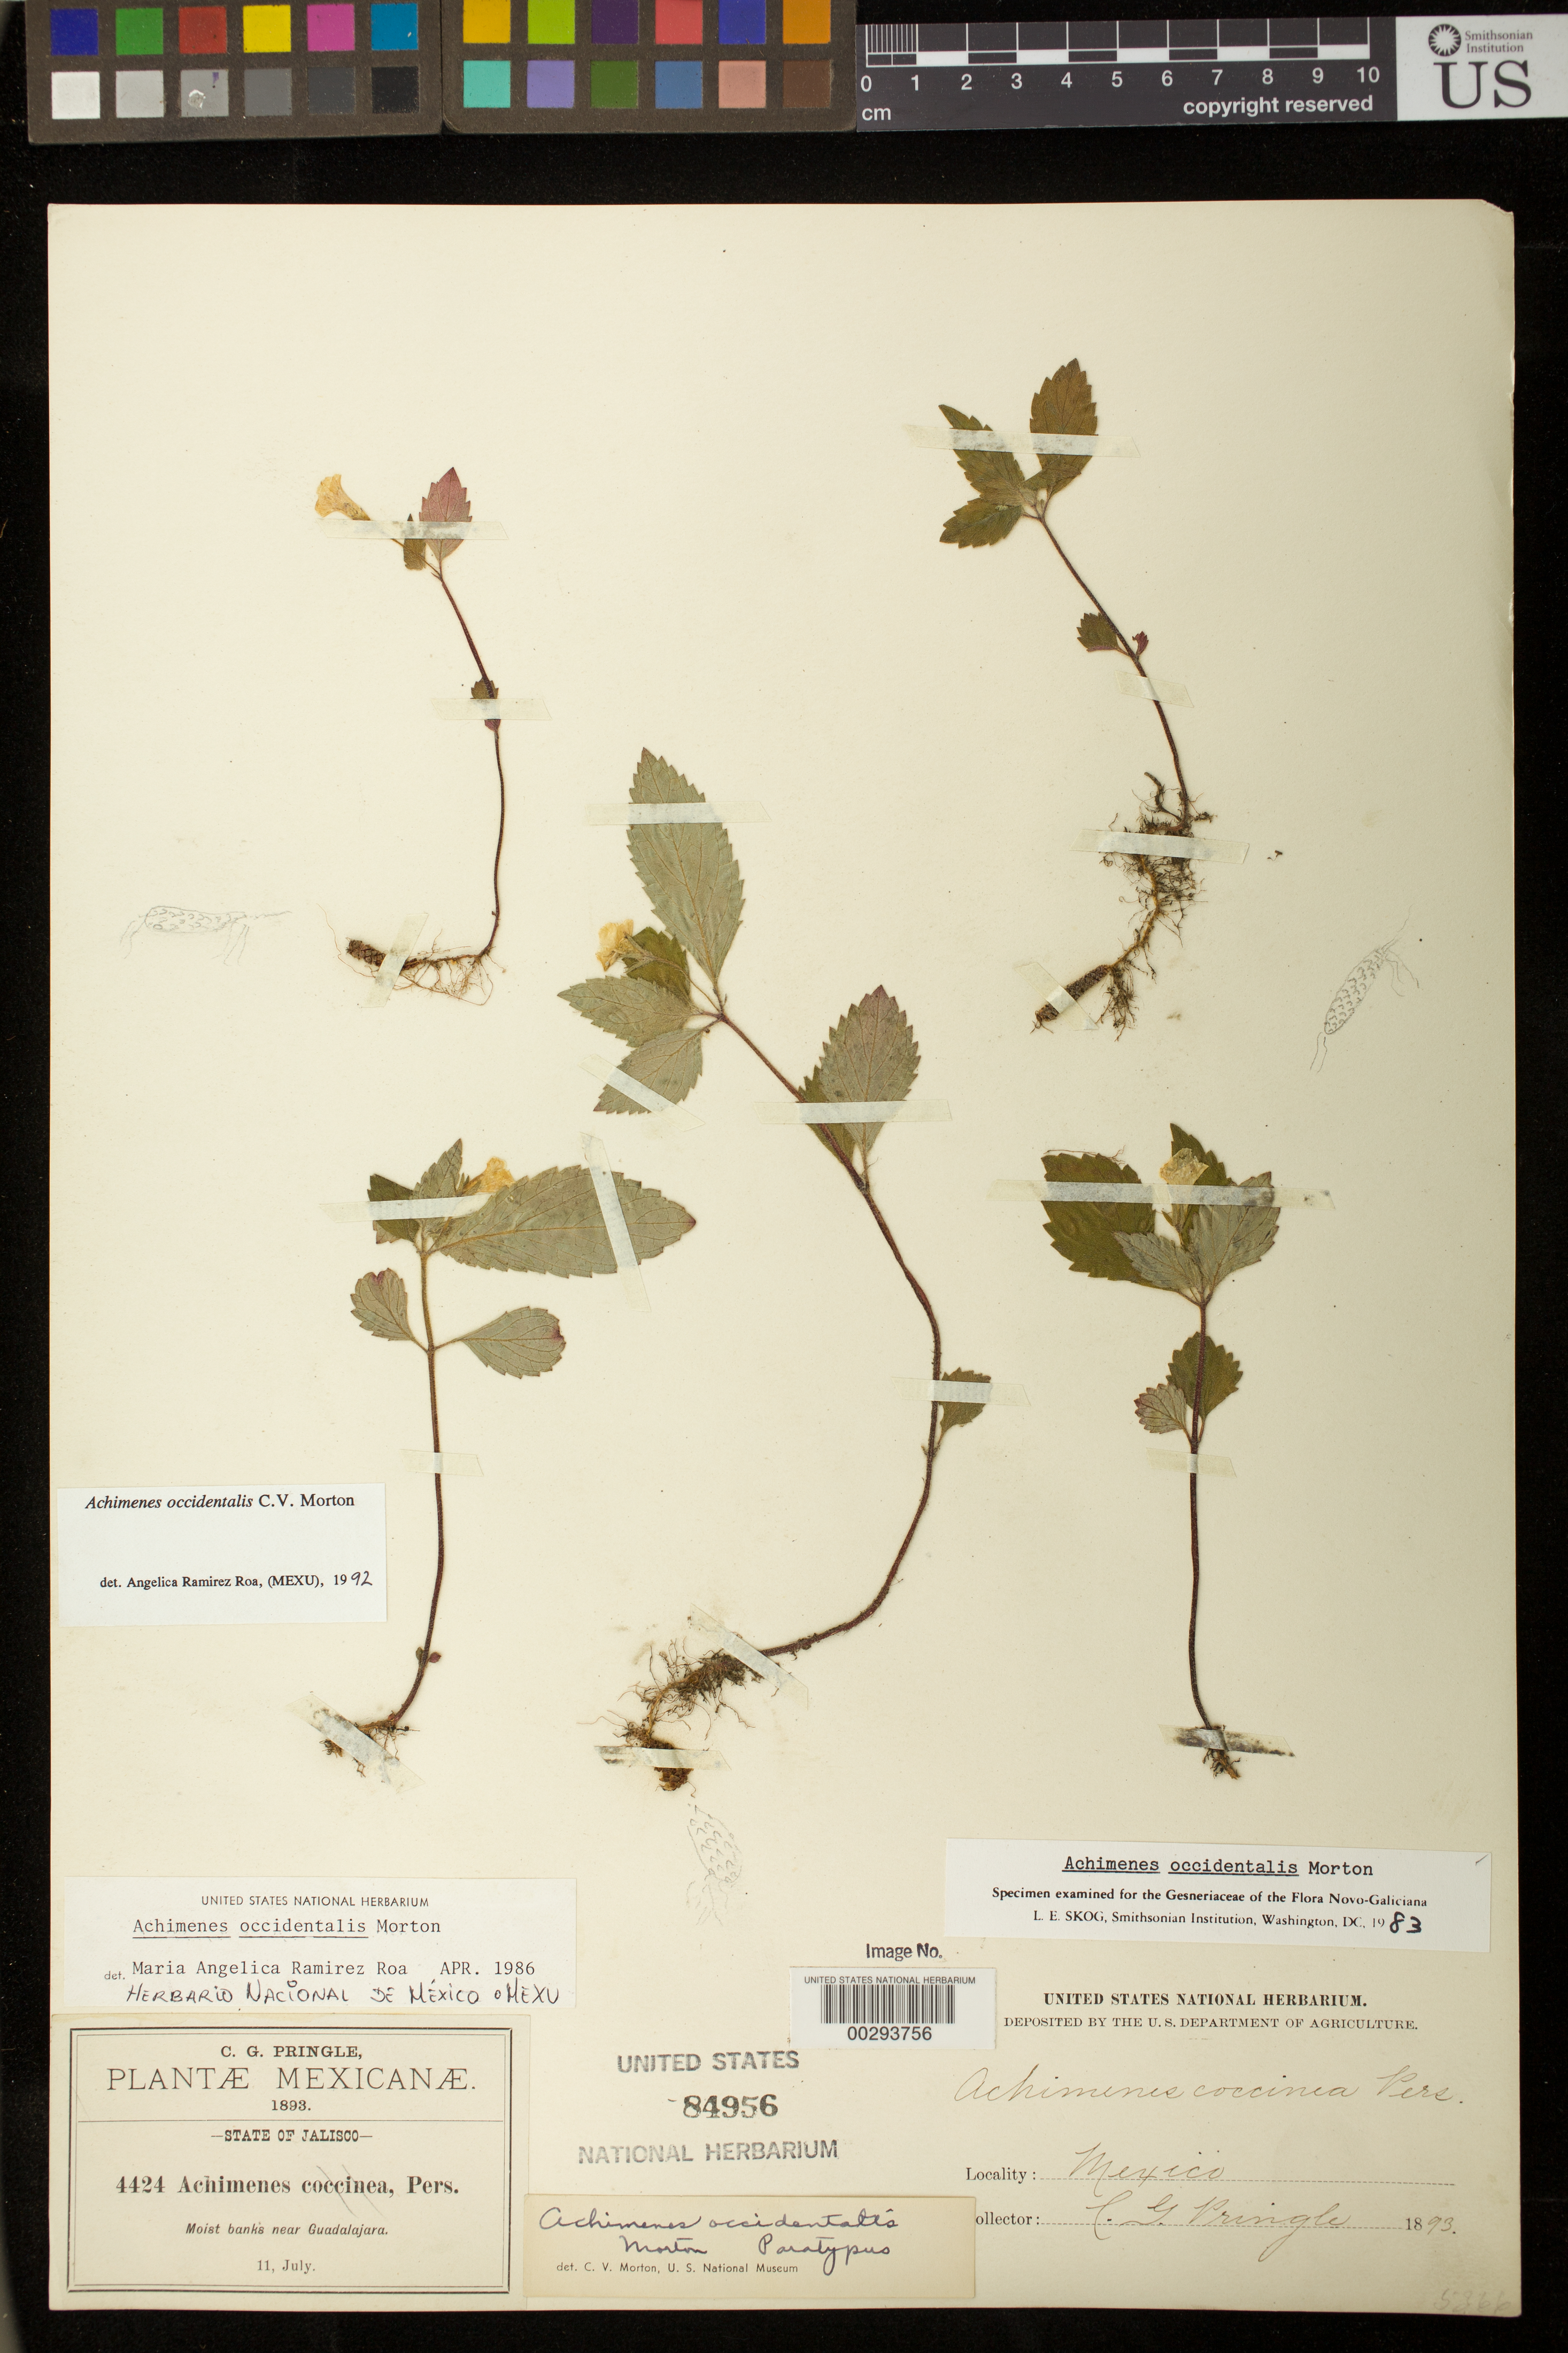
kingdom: Plantae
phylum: Tracheophyta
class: Magnoliopsida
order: Lamiales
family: Gesneriaceae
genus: Achimenes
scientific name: Achimenes occidentalis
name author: C.V. Morton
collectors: C. G. Pringle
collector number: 4424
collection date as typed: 11 Jul 1893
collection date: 1893-07-11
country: Mexico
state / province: Jalisco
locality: Near Guadalajara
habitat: Moist banks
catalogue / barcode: US 84956